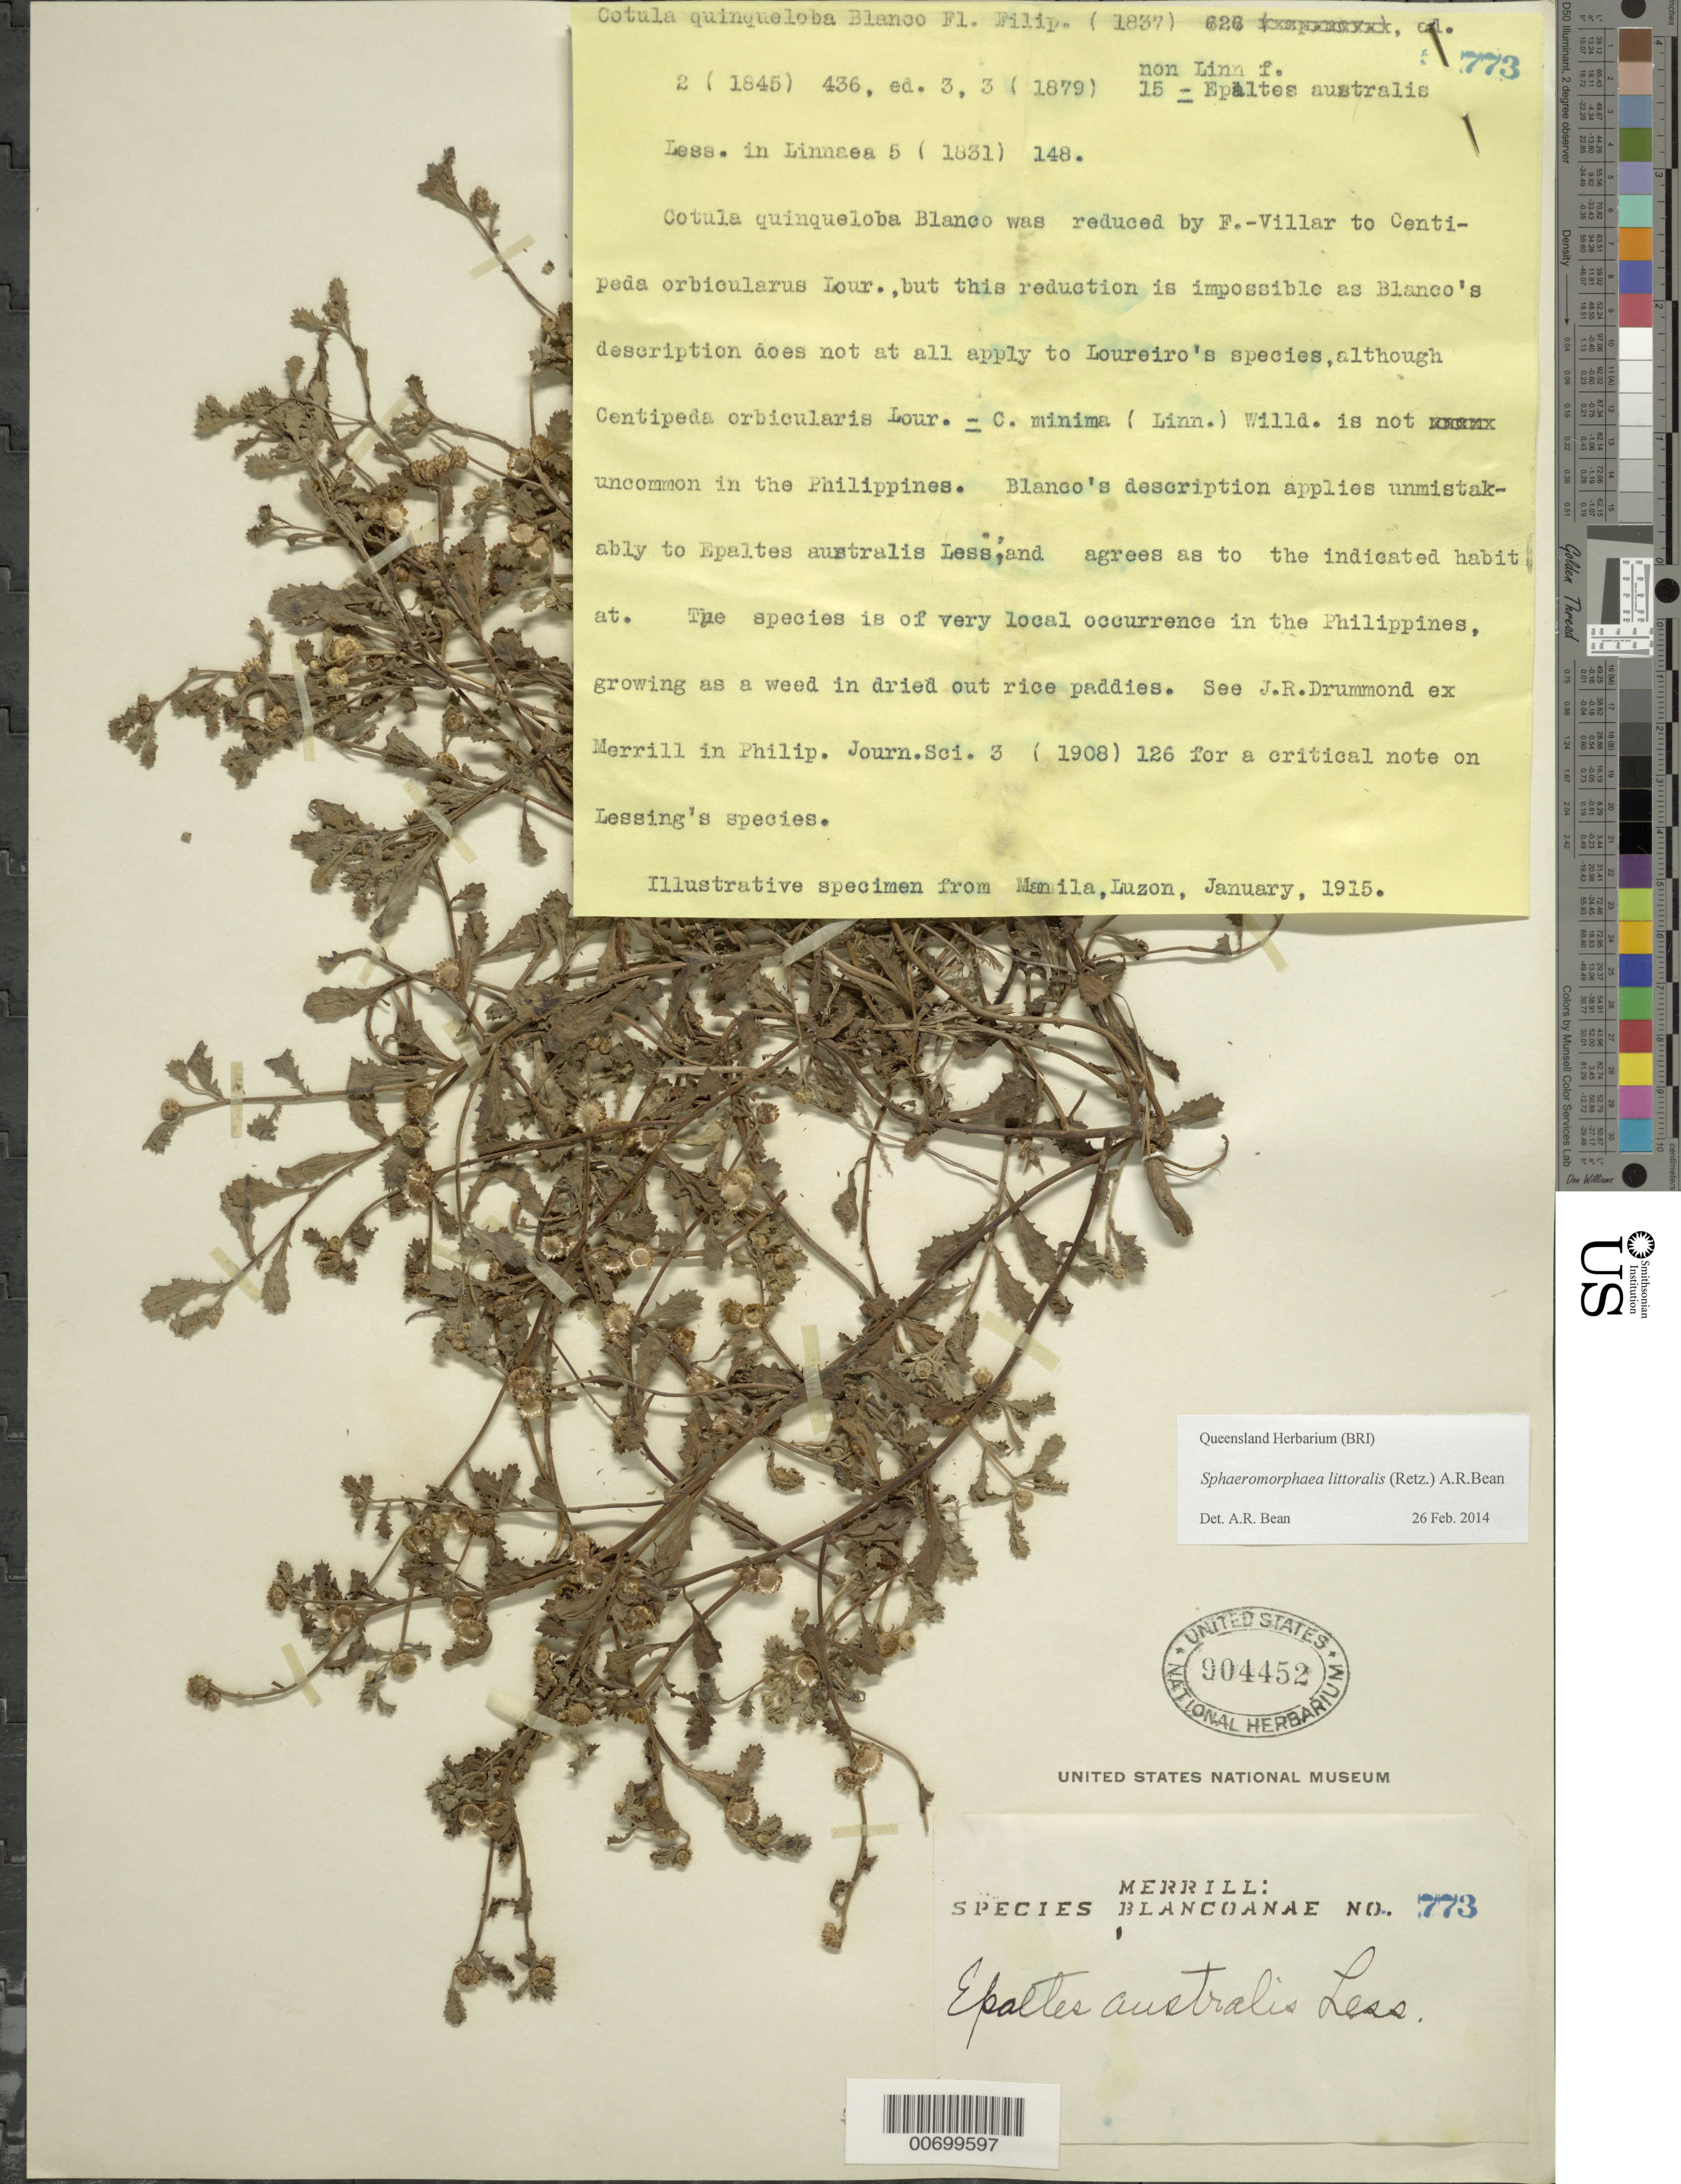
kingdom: Plantae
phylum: Tracheophyta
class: Magnoliopsida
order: Asterales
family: Asteraceae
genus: Sphaeromorphaea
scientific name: Sphaeromorphaea littoralis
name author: (Retz.) A.R. Bean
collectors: E. D. Merrill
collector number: Sp. Blancoan. 0773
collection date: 1915-01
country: Philippines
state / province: National Capital Region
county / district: Manila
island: Luzon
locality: Manila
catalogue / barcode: US 904452